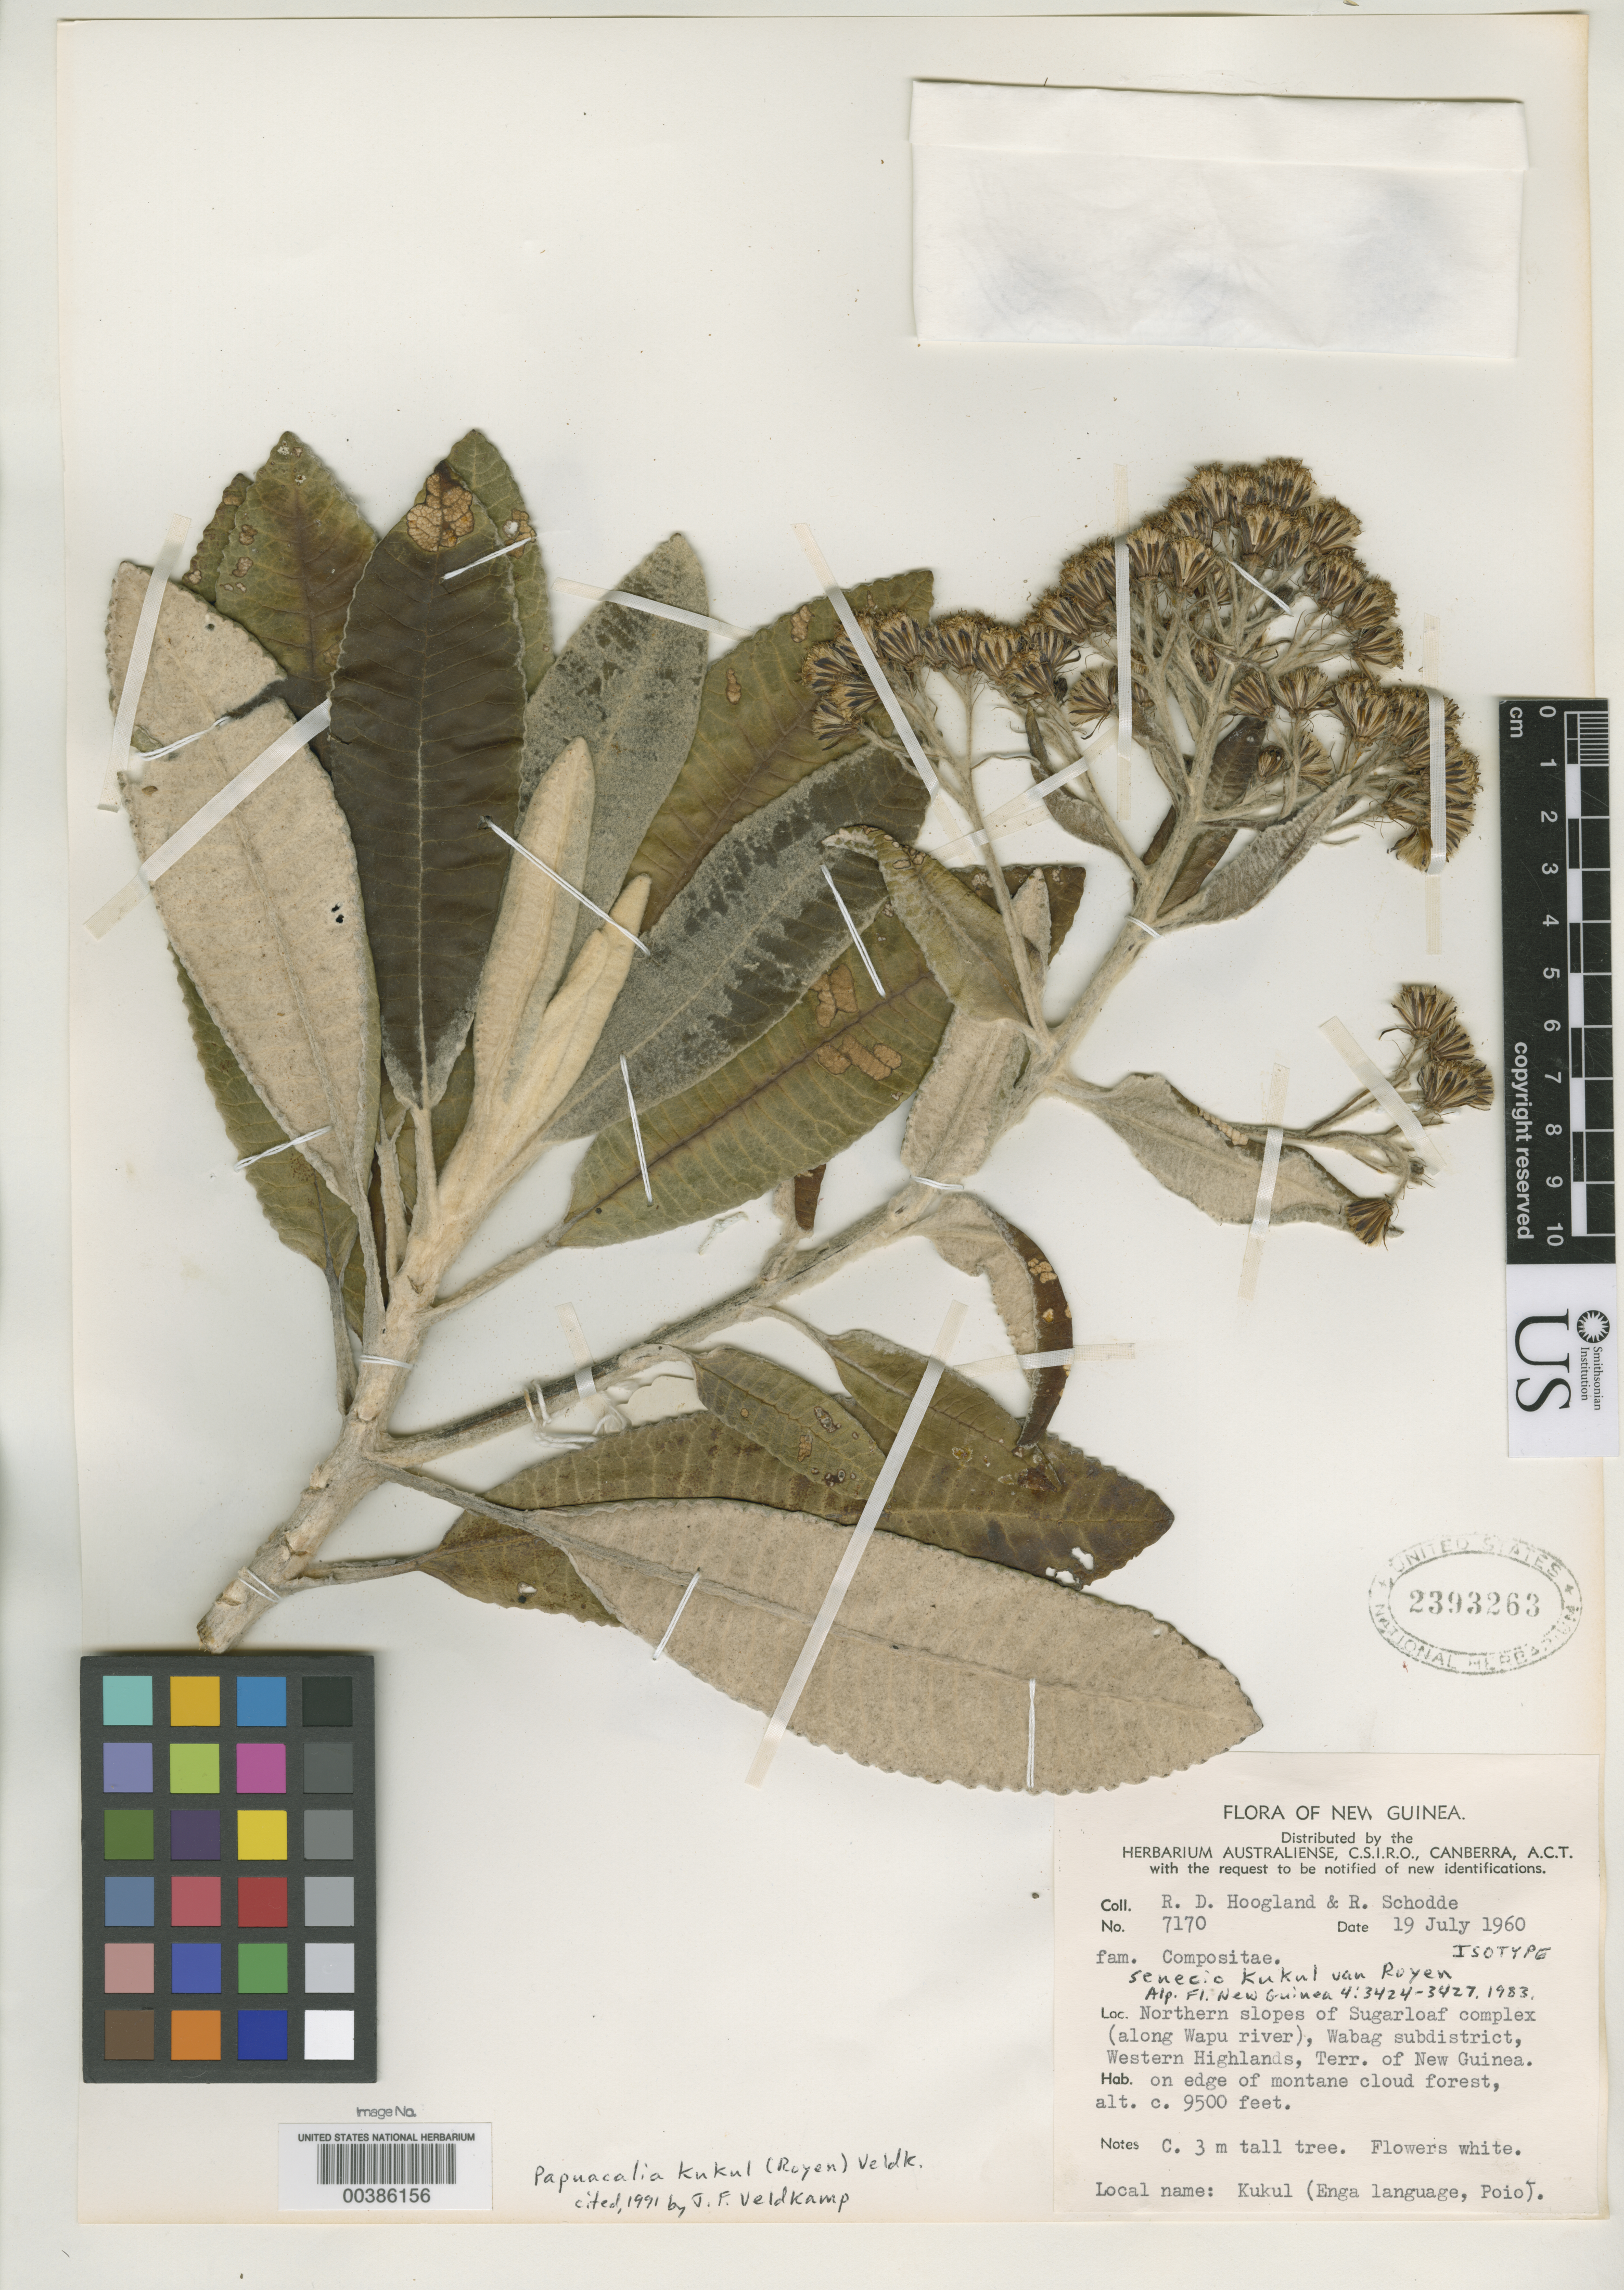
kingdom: Plantae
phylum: Tracheophyta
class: Magnoliopsida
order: Asterales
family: Asteraceae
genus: Senecio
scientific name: Senecio kukul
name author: P. Royen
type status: Isotype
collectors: R. D. Hoogland & R. Schodde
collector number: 7170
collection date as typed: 19 Jul 1960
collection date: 1960-07-19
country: Papua New Guinea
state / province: Enga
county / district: Wabag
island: New Guinea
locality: N slopes of Sugarloaf Complex along Wapu River.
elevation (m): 2896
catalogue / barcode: US 2393263